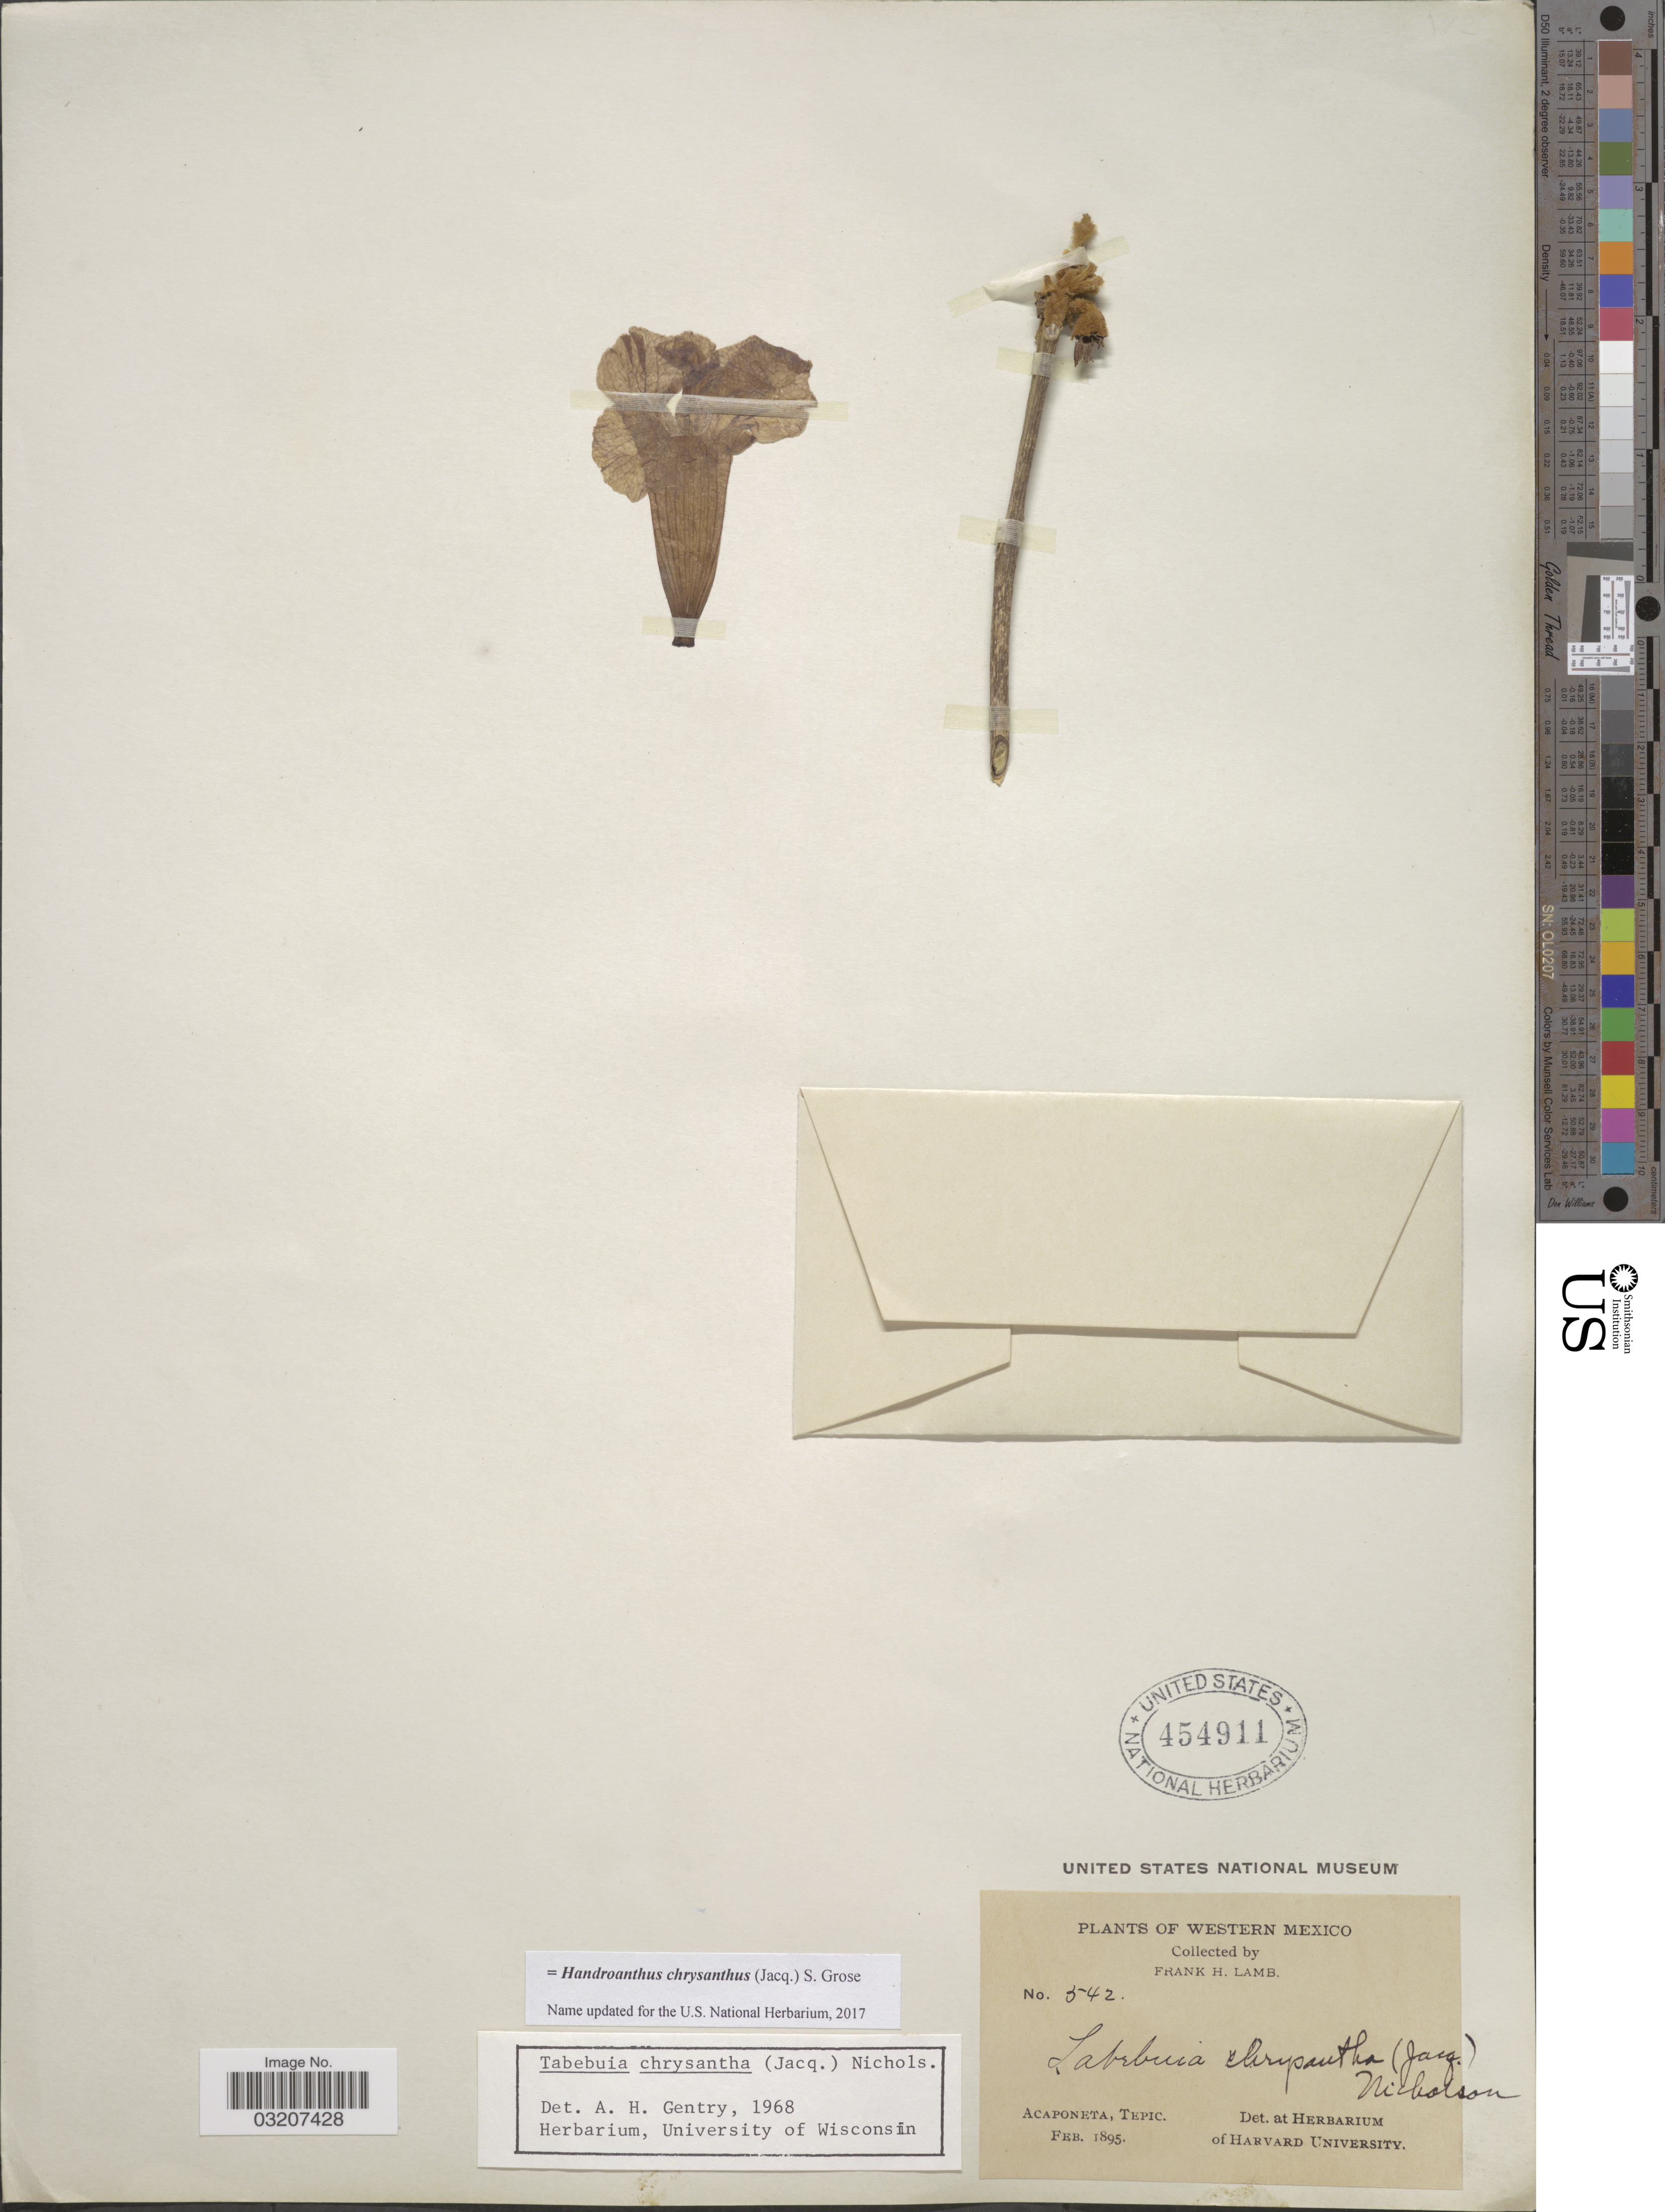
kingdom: Plantae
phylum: Tracheophyta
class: Magnoliopsida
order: Lamiales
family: Bignoniaceae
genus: Handroanthus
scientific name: Handroanthus chrysanthus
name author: (Jacq.) S.O. Grose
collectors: F. H. Lamb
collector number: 542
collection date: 1895-02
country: Mexico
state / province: Nayarit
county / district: Acaponeta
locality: Acaponeta, Tepic Territory [now Nayarit].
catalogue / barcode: US 454911